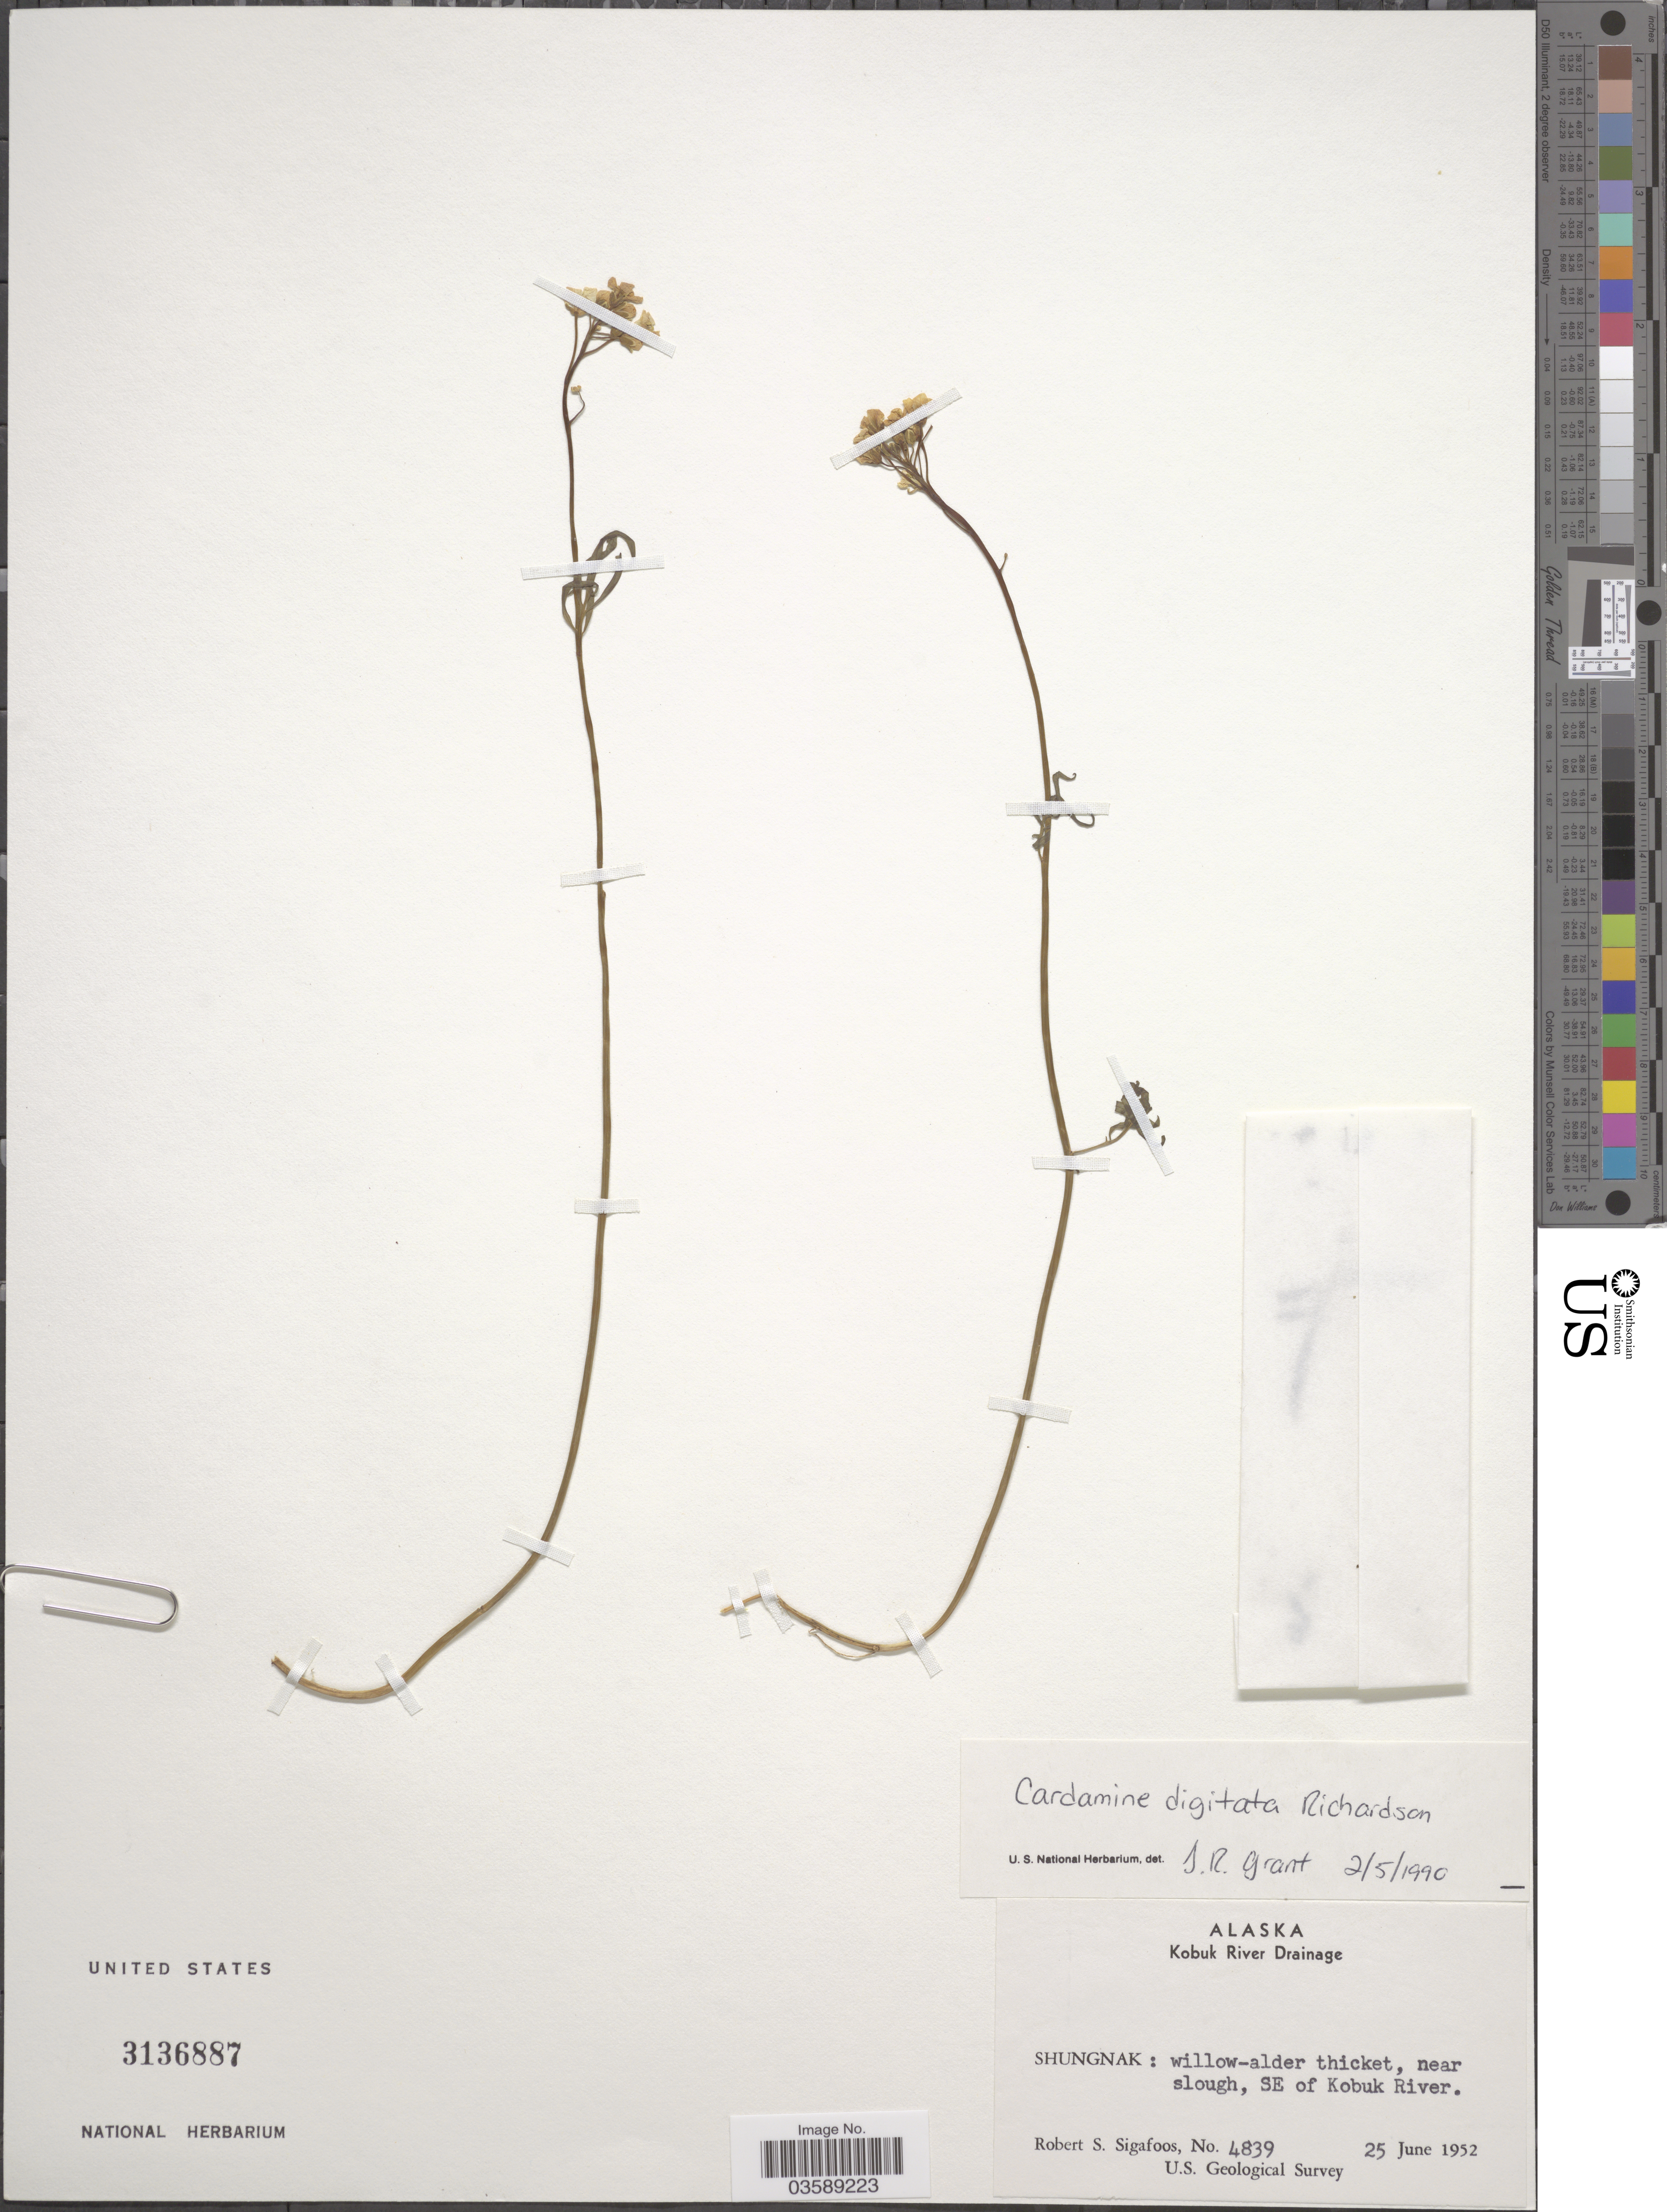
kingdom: Plantae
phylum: Tracheophyta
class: Magnoliopsida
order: Brassicales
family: Brassicaceae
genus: Cardamine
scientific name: Cardamine digitata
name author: Richardson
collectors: R. Sigafoos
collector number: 4839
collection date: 1952-06-25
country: United States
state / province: Alaska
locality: Kobuk River Drainage. Shungnak: willow-alder thicket, near slough, SE of Kobuk River.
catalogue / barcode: US 3136887